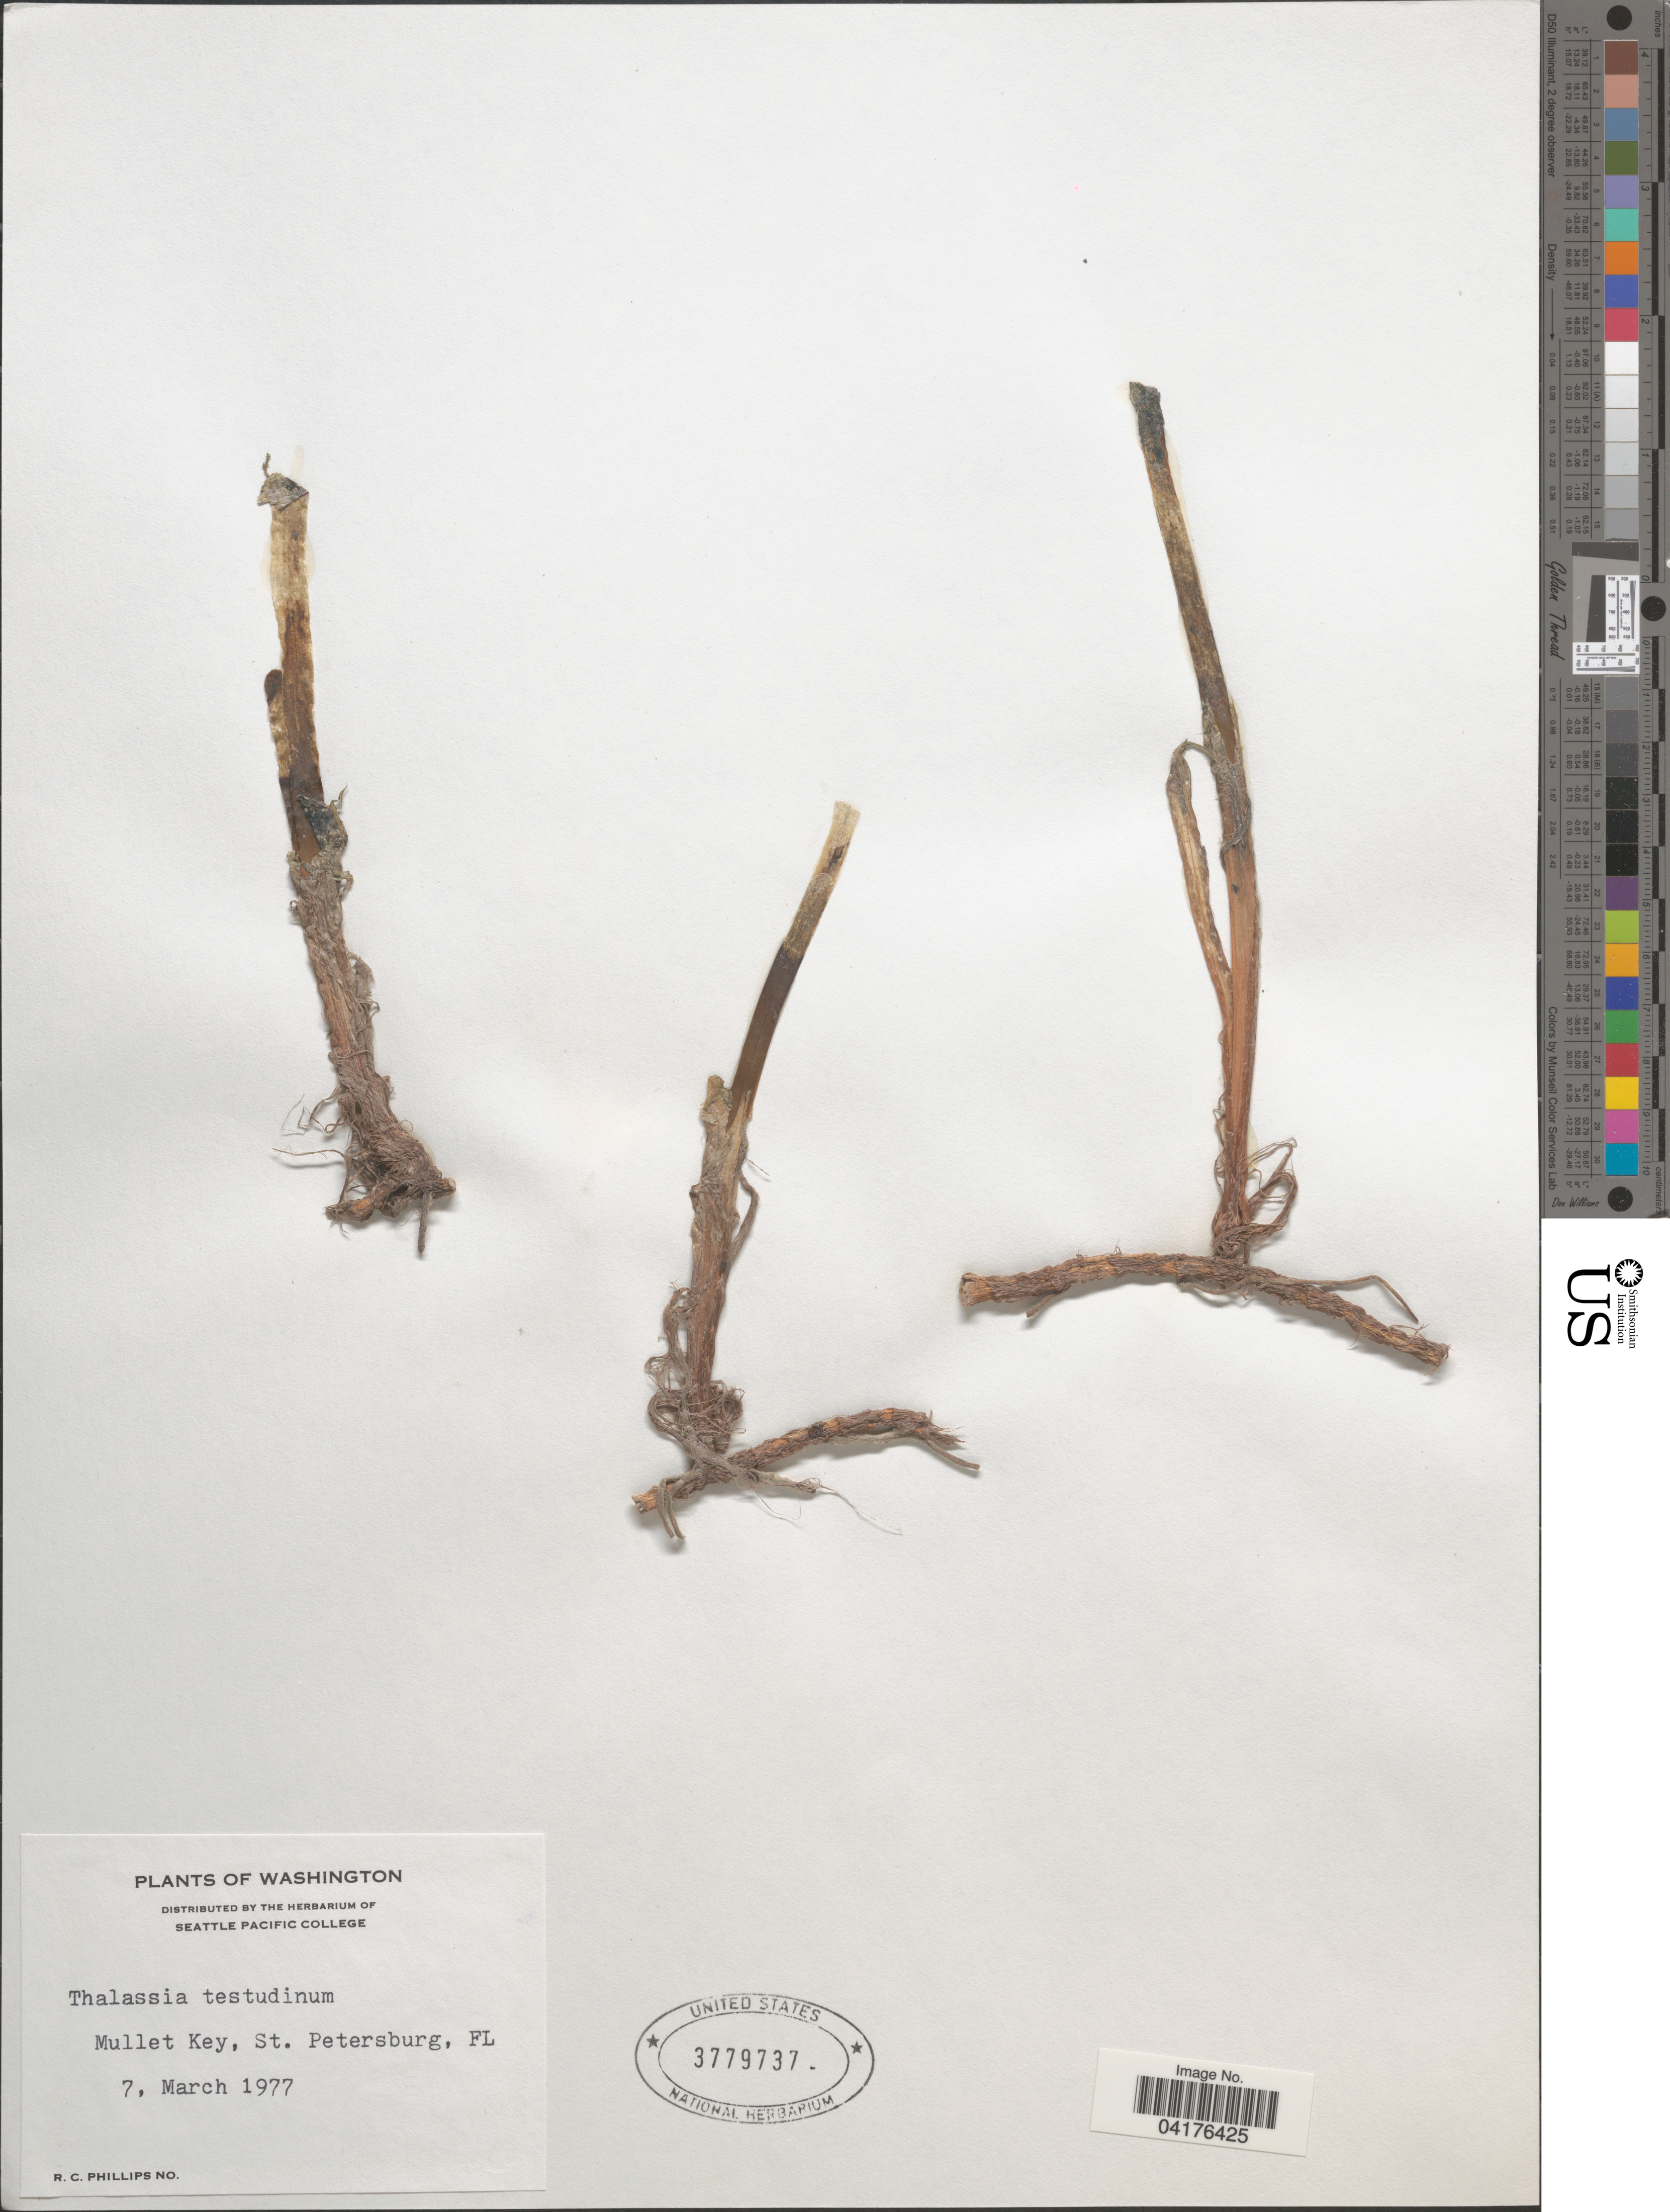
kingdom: Plantae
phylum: Tracheophyta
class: Liliopsida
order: Alismatales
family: Hydrocharitaceae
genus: Thalassia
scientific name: Thalassia testudinum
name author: Banks & Sol. ex K.D. Koenig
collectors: R. C. Phillips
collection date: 1977-03-07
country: United States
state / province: Florida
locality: Mullet Key, St. Petersburg, FL.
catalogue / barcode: US 3779737